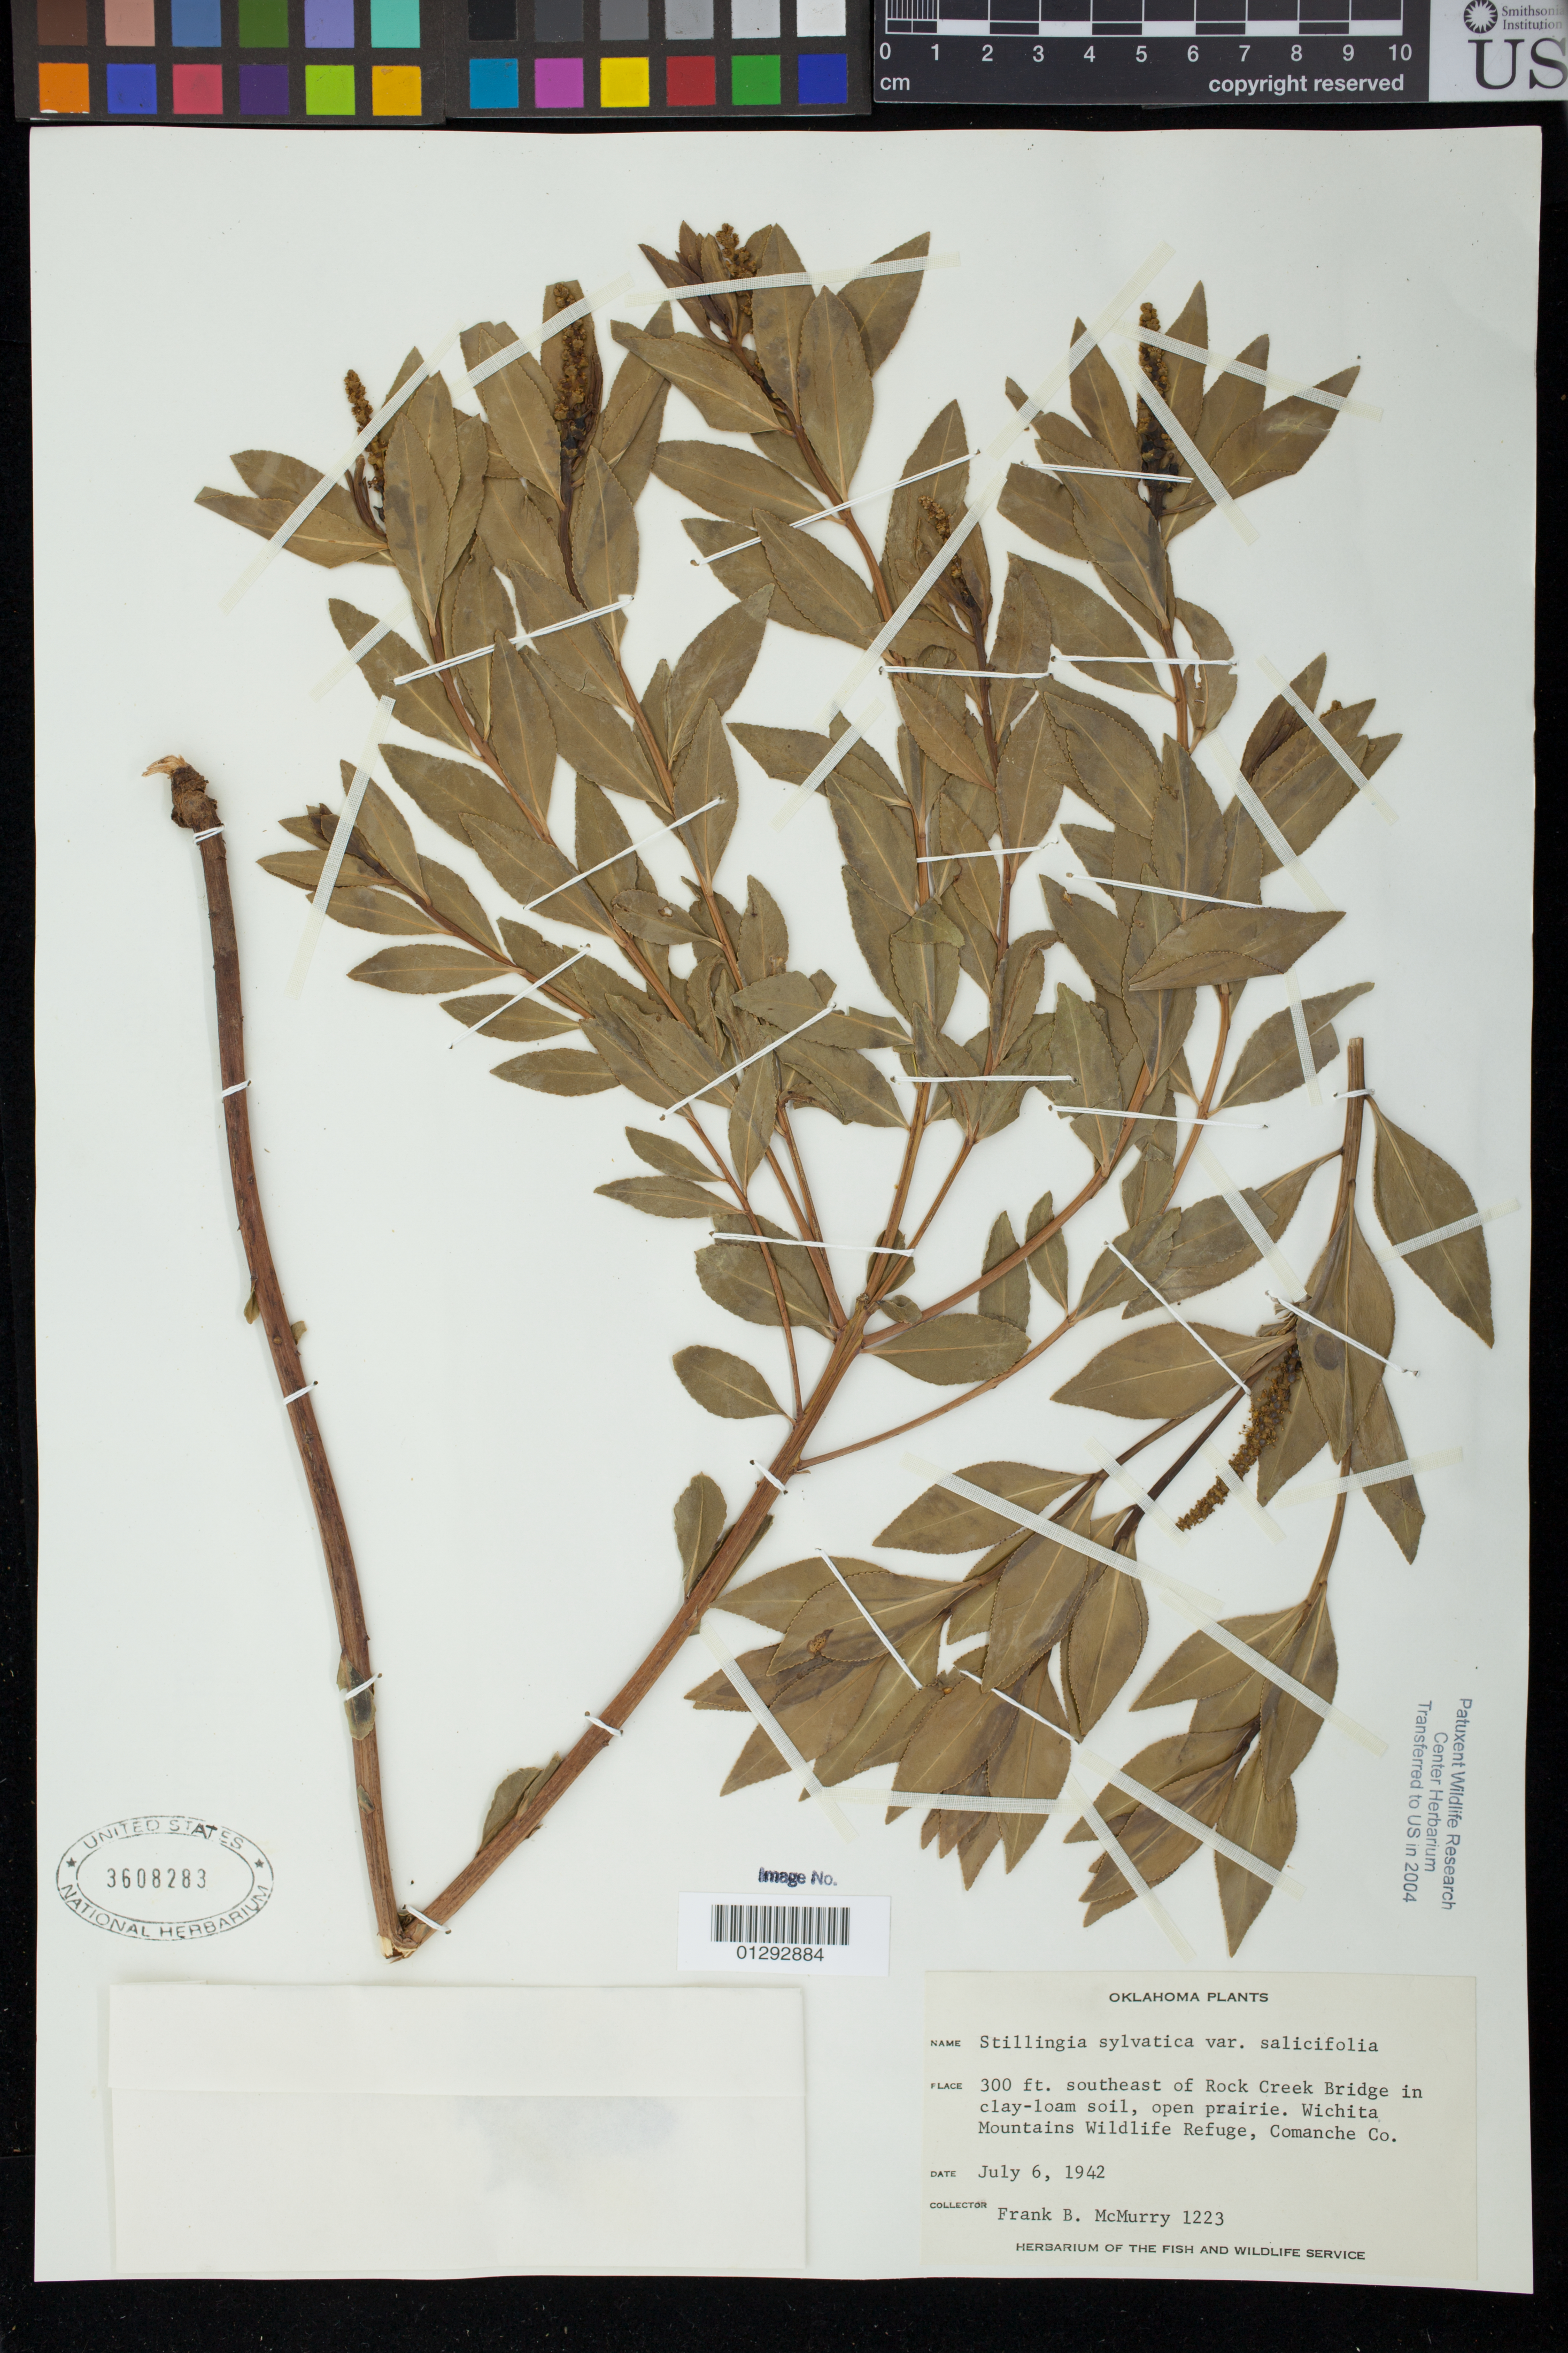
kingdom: Plantae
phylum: Tracheophyta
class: Magnoliopsida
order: Malpighiales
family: Euphorbiaceae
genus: Stillingia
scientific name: Stillingia sylvatica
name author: L.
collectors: F. B. McMurry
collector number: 1223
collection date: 1942-07-06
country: United States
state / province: Oklahoma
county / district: Comanche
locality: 300 ft. southeast of Rock Creek Bridge,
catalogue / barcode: US 3608283